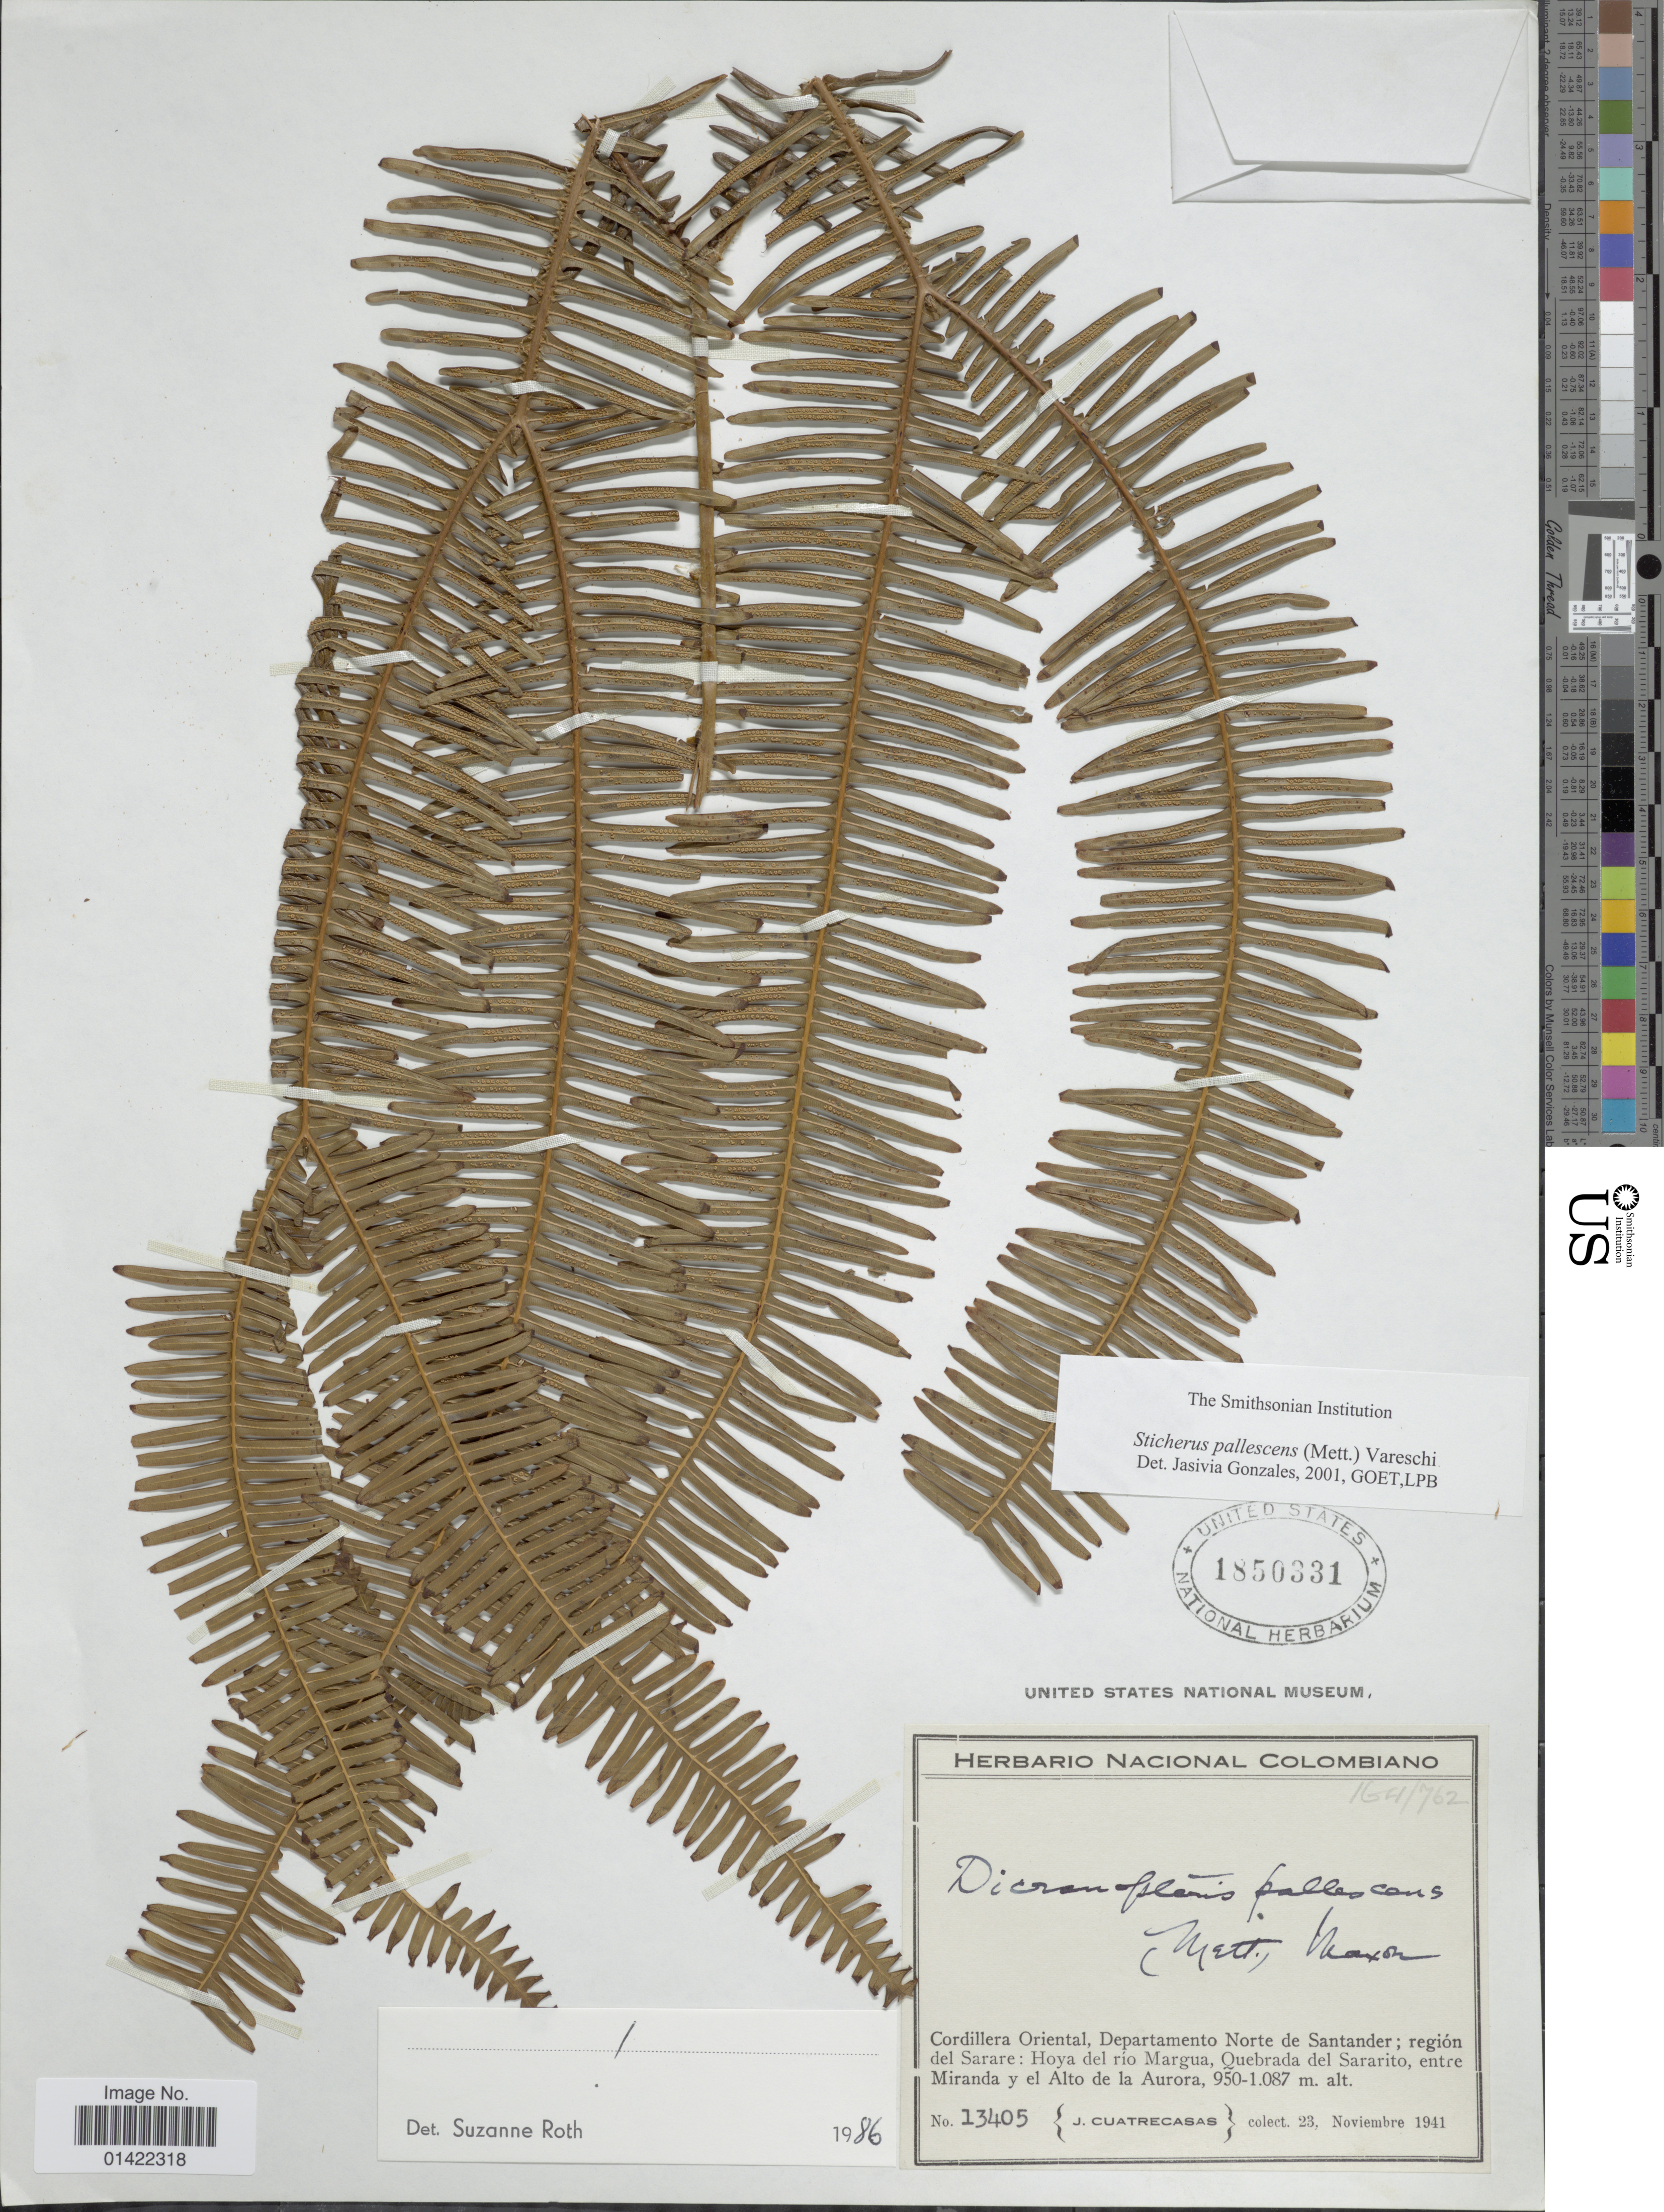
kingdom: Plantae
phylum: Tracheophyta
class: Polypodiopsida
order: Gleicheniales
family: Gleicheniaceae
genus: Sticherus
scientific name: Sticherus pallescens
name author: (Mett.) Vareschi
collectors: J. Cuatrecasas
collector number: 13405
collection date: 1941-11-23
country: Colombia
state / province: Norte de Santander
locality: Cordillera Oriental; región del Sarare: Hoya del río Margua, Quebrada del Sararito, entre Mirande y el Alto de la Aurora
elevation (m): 950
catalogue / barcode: US 1850331